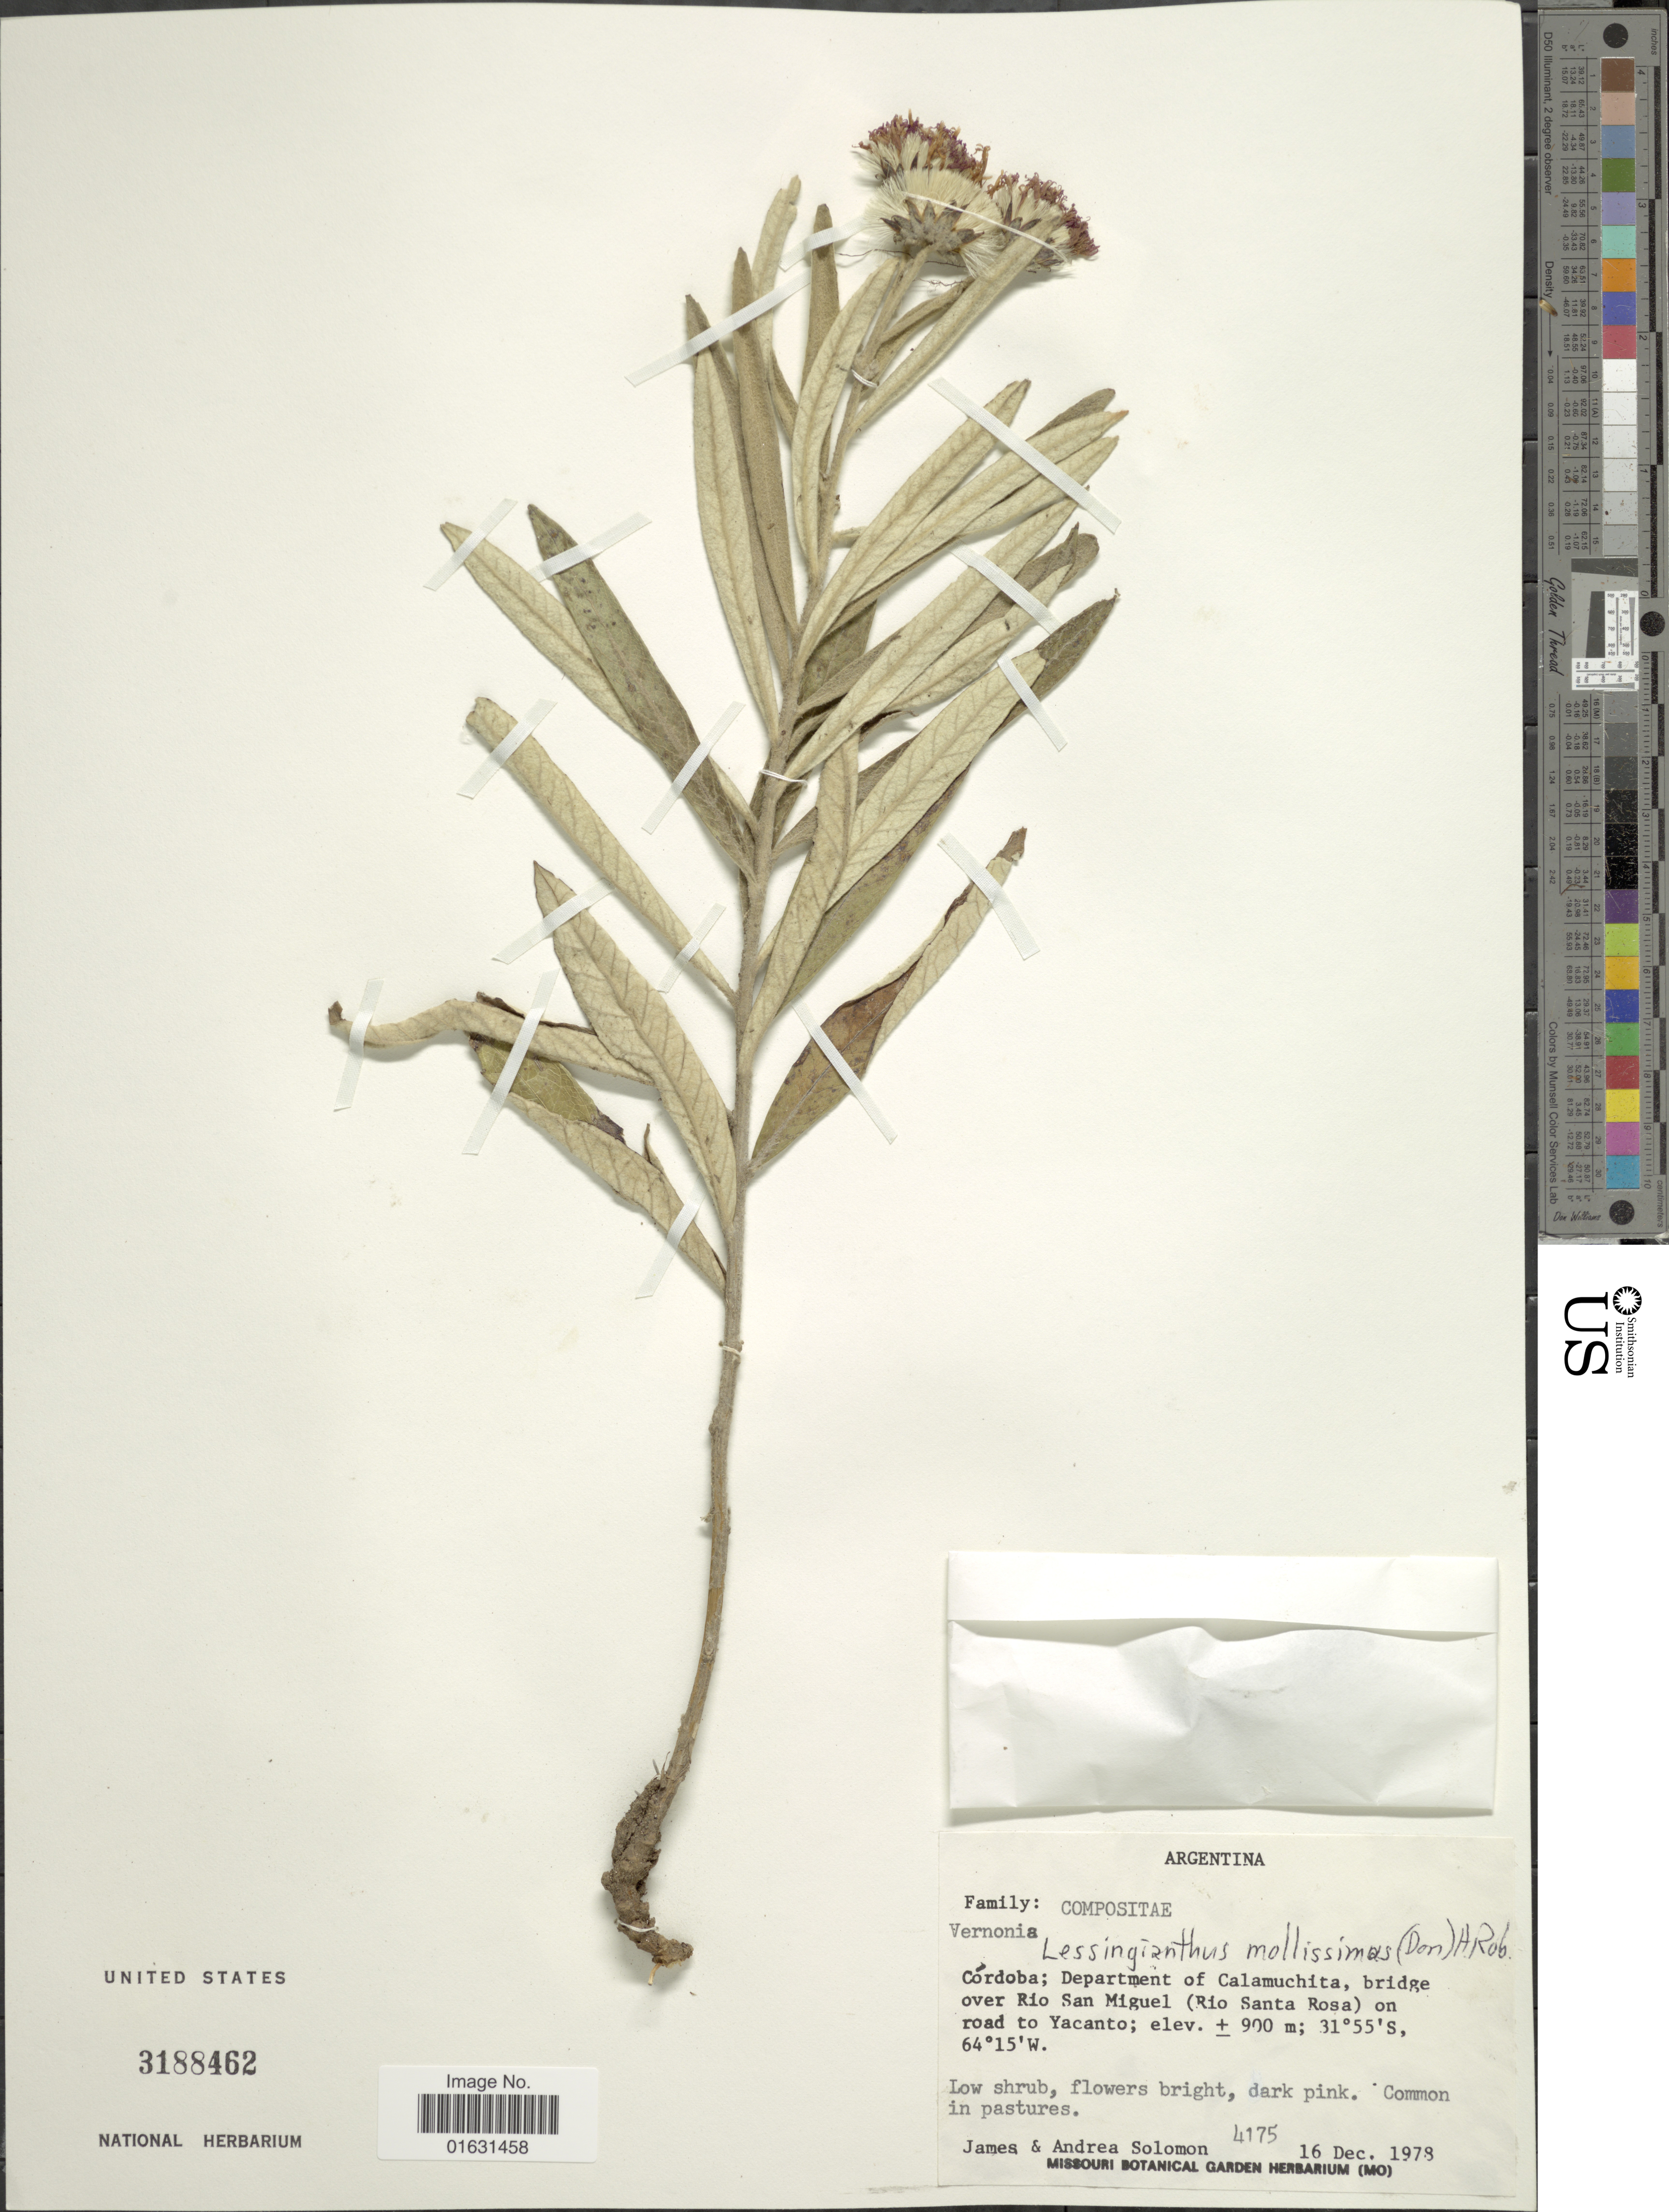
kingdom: Plantae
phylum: Tracheophyta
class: Magnoliopsida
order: Asterales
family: Asteraceae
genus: Lessingianthus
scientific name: Lessingianthus mollissimus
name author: (D. Don ex Hook. & Arn.) H. Rob.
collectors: J. Solomon & A. Solomon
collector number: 4175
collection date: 1978-12-16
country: Argentina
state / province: Cordoba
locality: Department of Calamuchita, bridge over Rio San Miguel (Rio Santa Rosa) on road to Yacanto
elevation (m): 900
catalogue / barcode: US 3188462